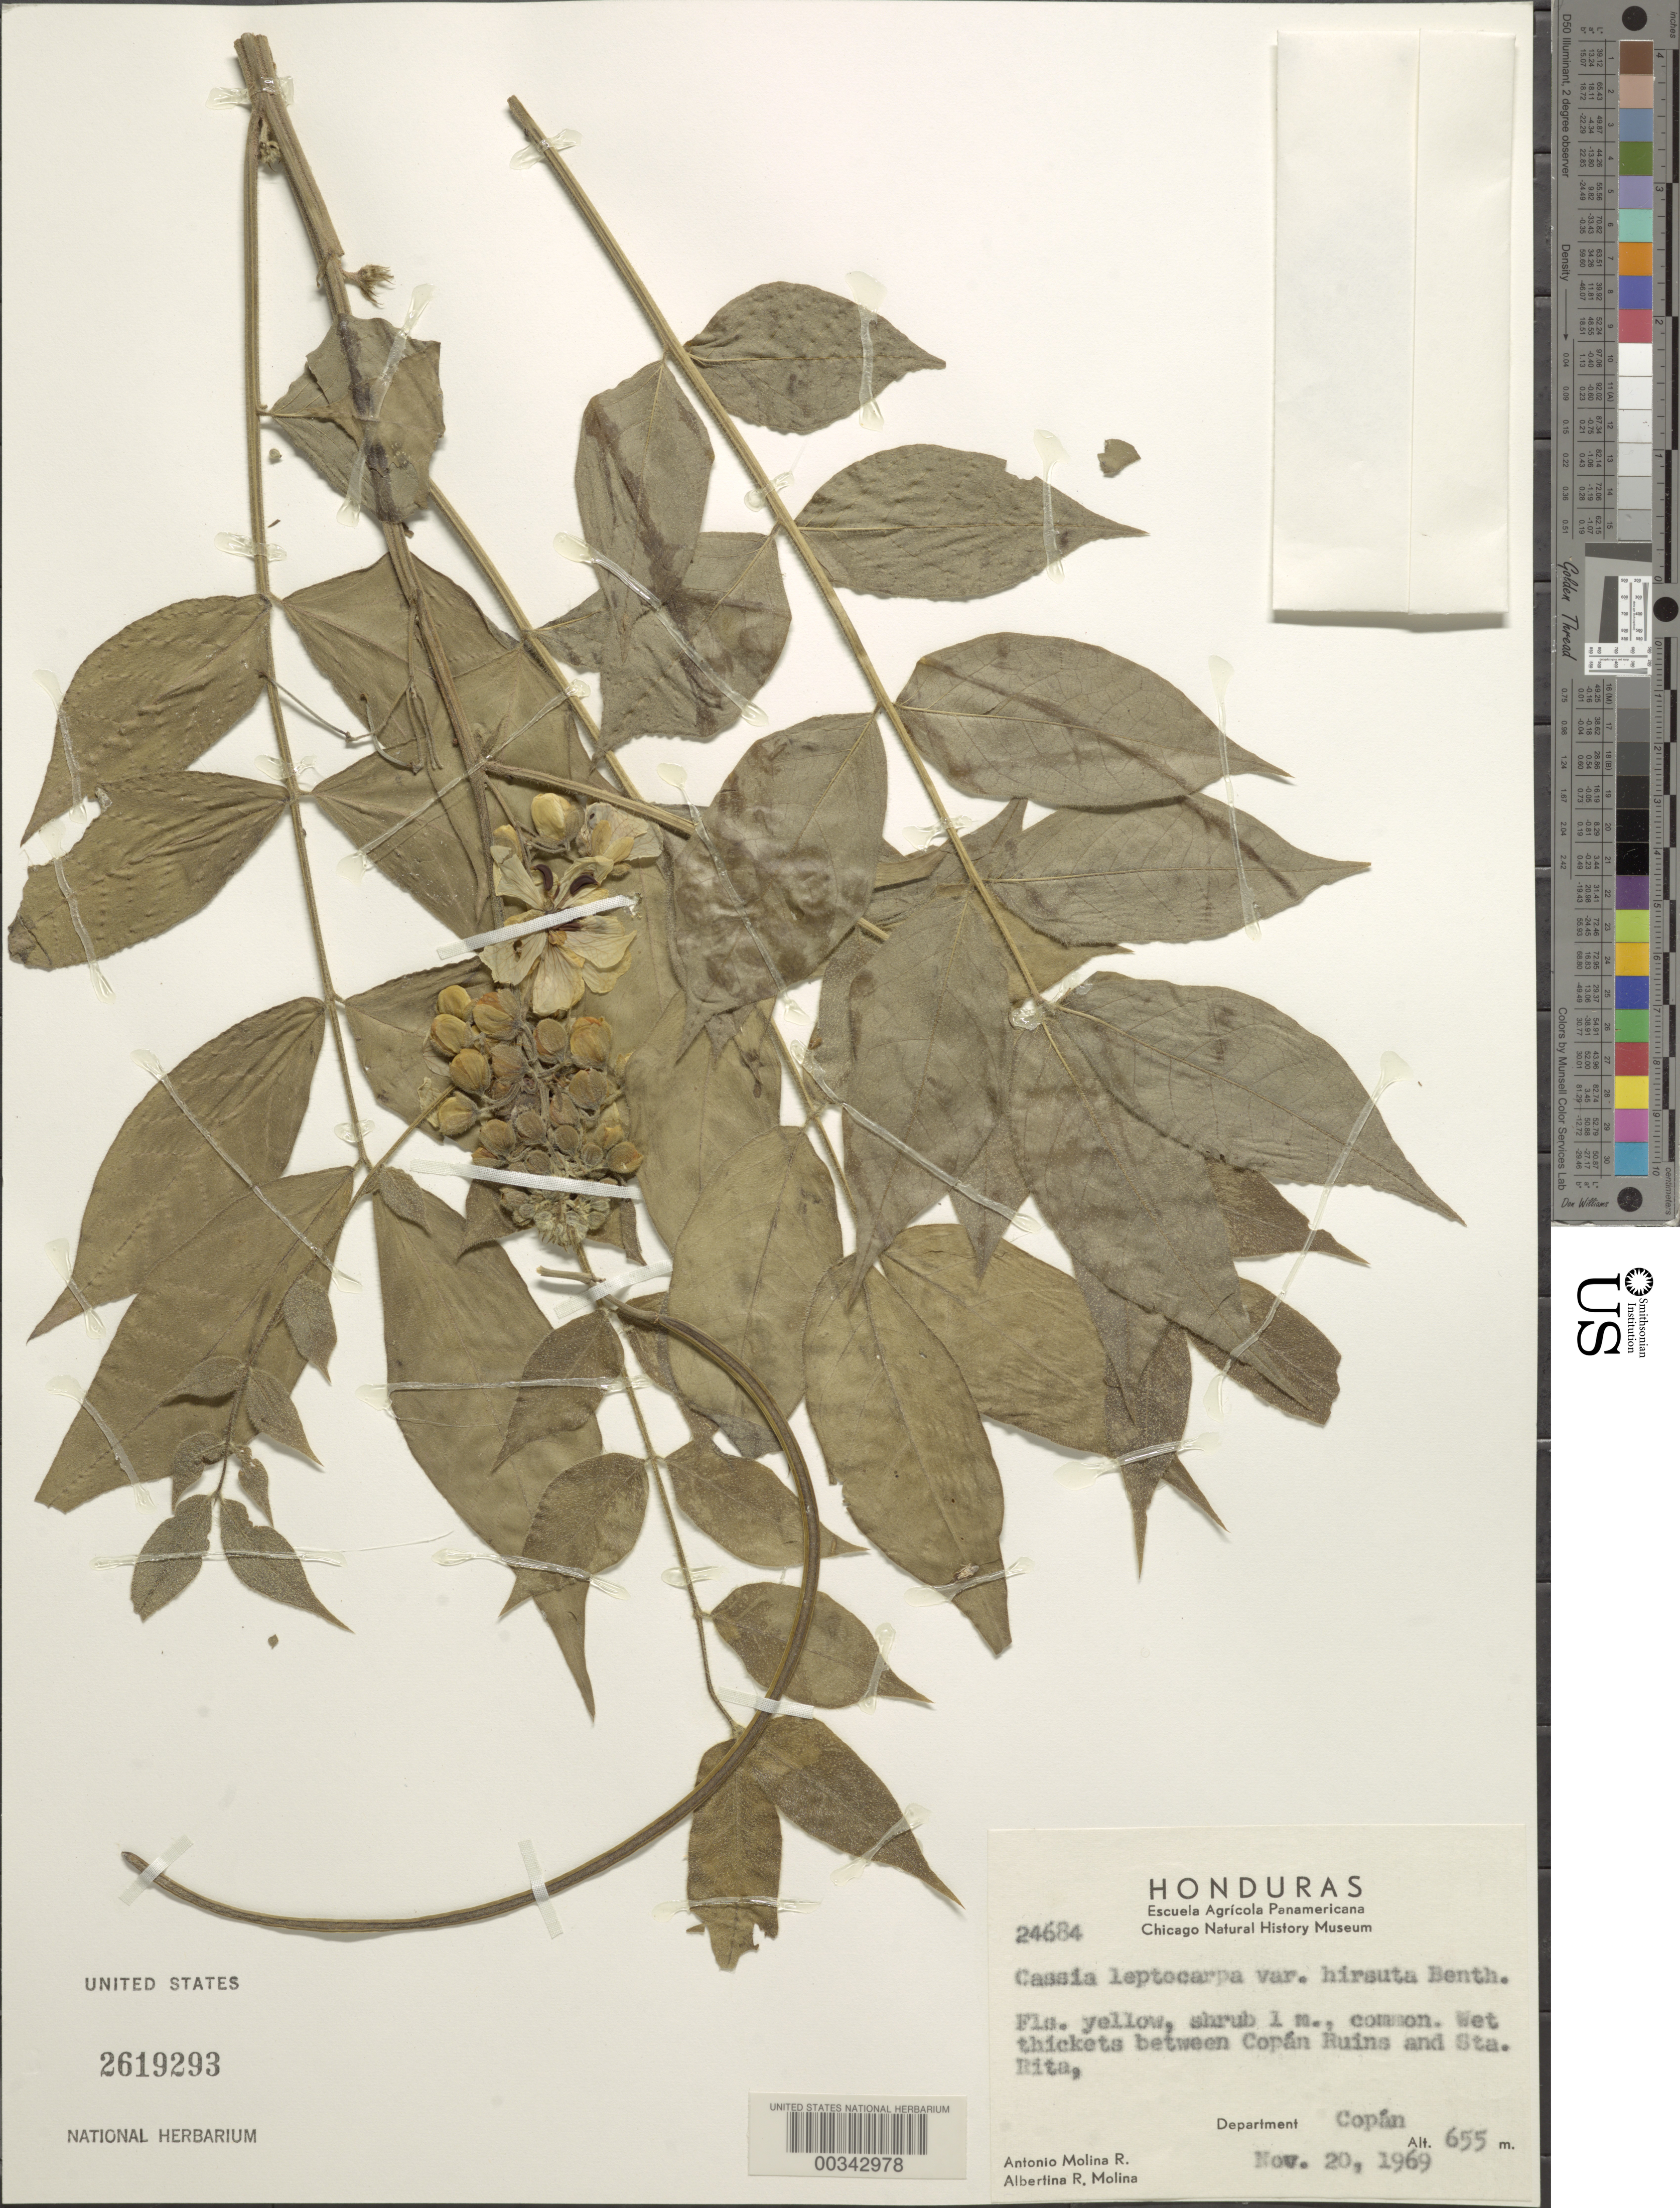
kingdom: Plantae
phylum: Tracheophyta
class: Magnoliopsida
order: Fabales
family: Fabaceae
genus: Senna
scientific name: Senna hirsuta var. leptocarpa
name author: (Benth.) H.S. Irwin & Barneby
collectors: A. Molina R. & A. Molina R.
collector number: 24684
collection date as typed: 20 Nov 1969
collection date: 1969-11-20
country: Honduras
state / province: Copán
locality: Between Copán ruins and Sta. Rita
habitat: Wet thickets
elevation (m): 655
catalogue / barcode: US 2619293